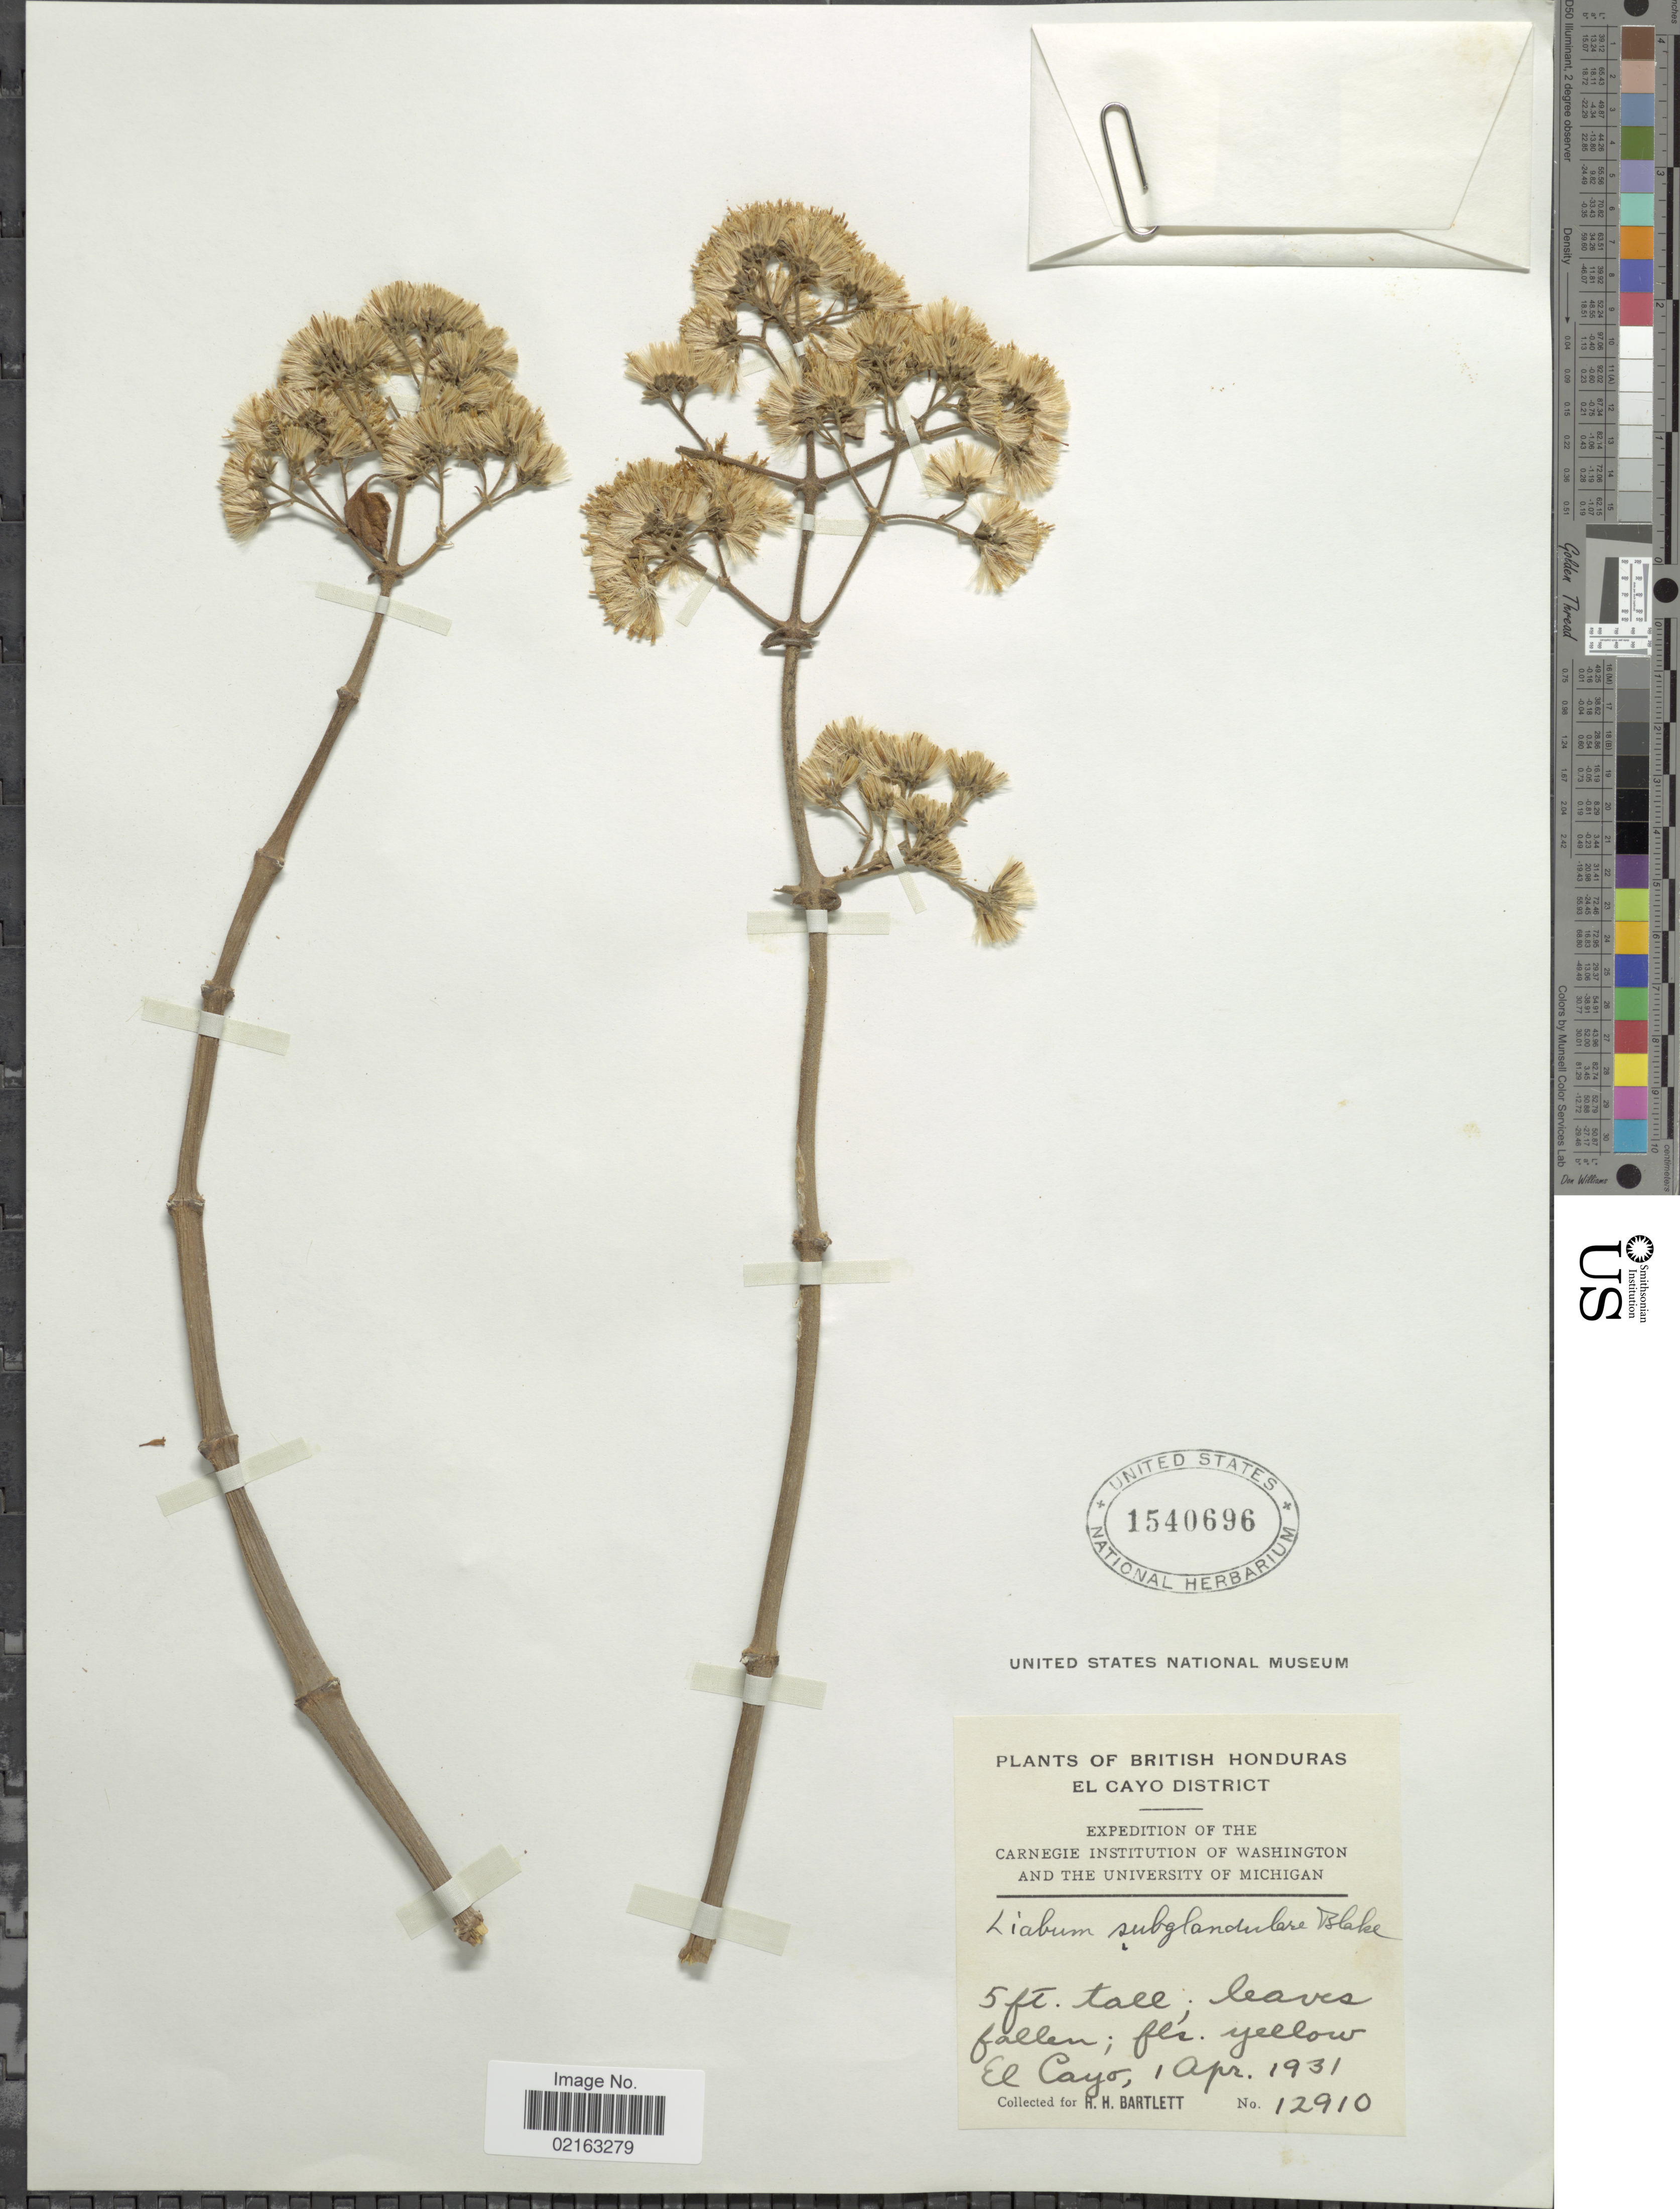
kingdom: Plantae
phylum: Tracheophyta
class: Magnoliopsida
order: Asterales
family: Asteraceae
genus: Sinclairia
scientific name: Sinclairia deamii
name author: (B.L. Rob. & Bartl.) Rydb.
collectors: H. H. Bartlett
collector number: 12910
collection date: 1931-04-01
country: Belize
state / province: Cayo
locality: British Honduras. El Cayo District. El Cayo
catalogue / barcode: US 1540696